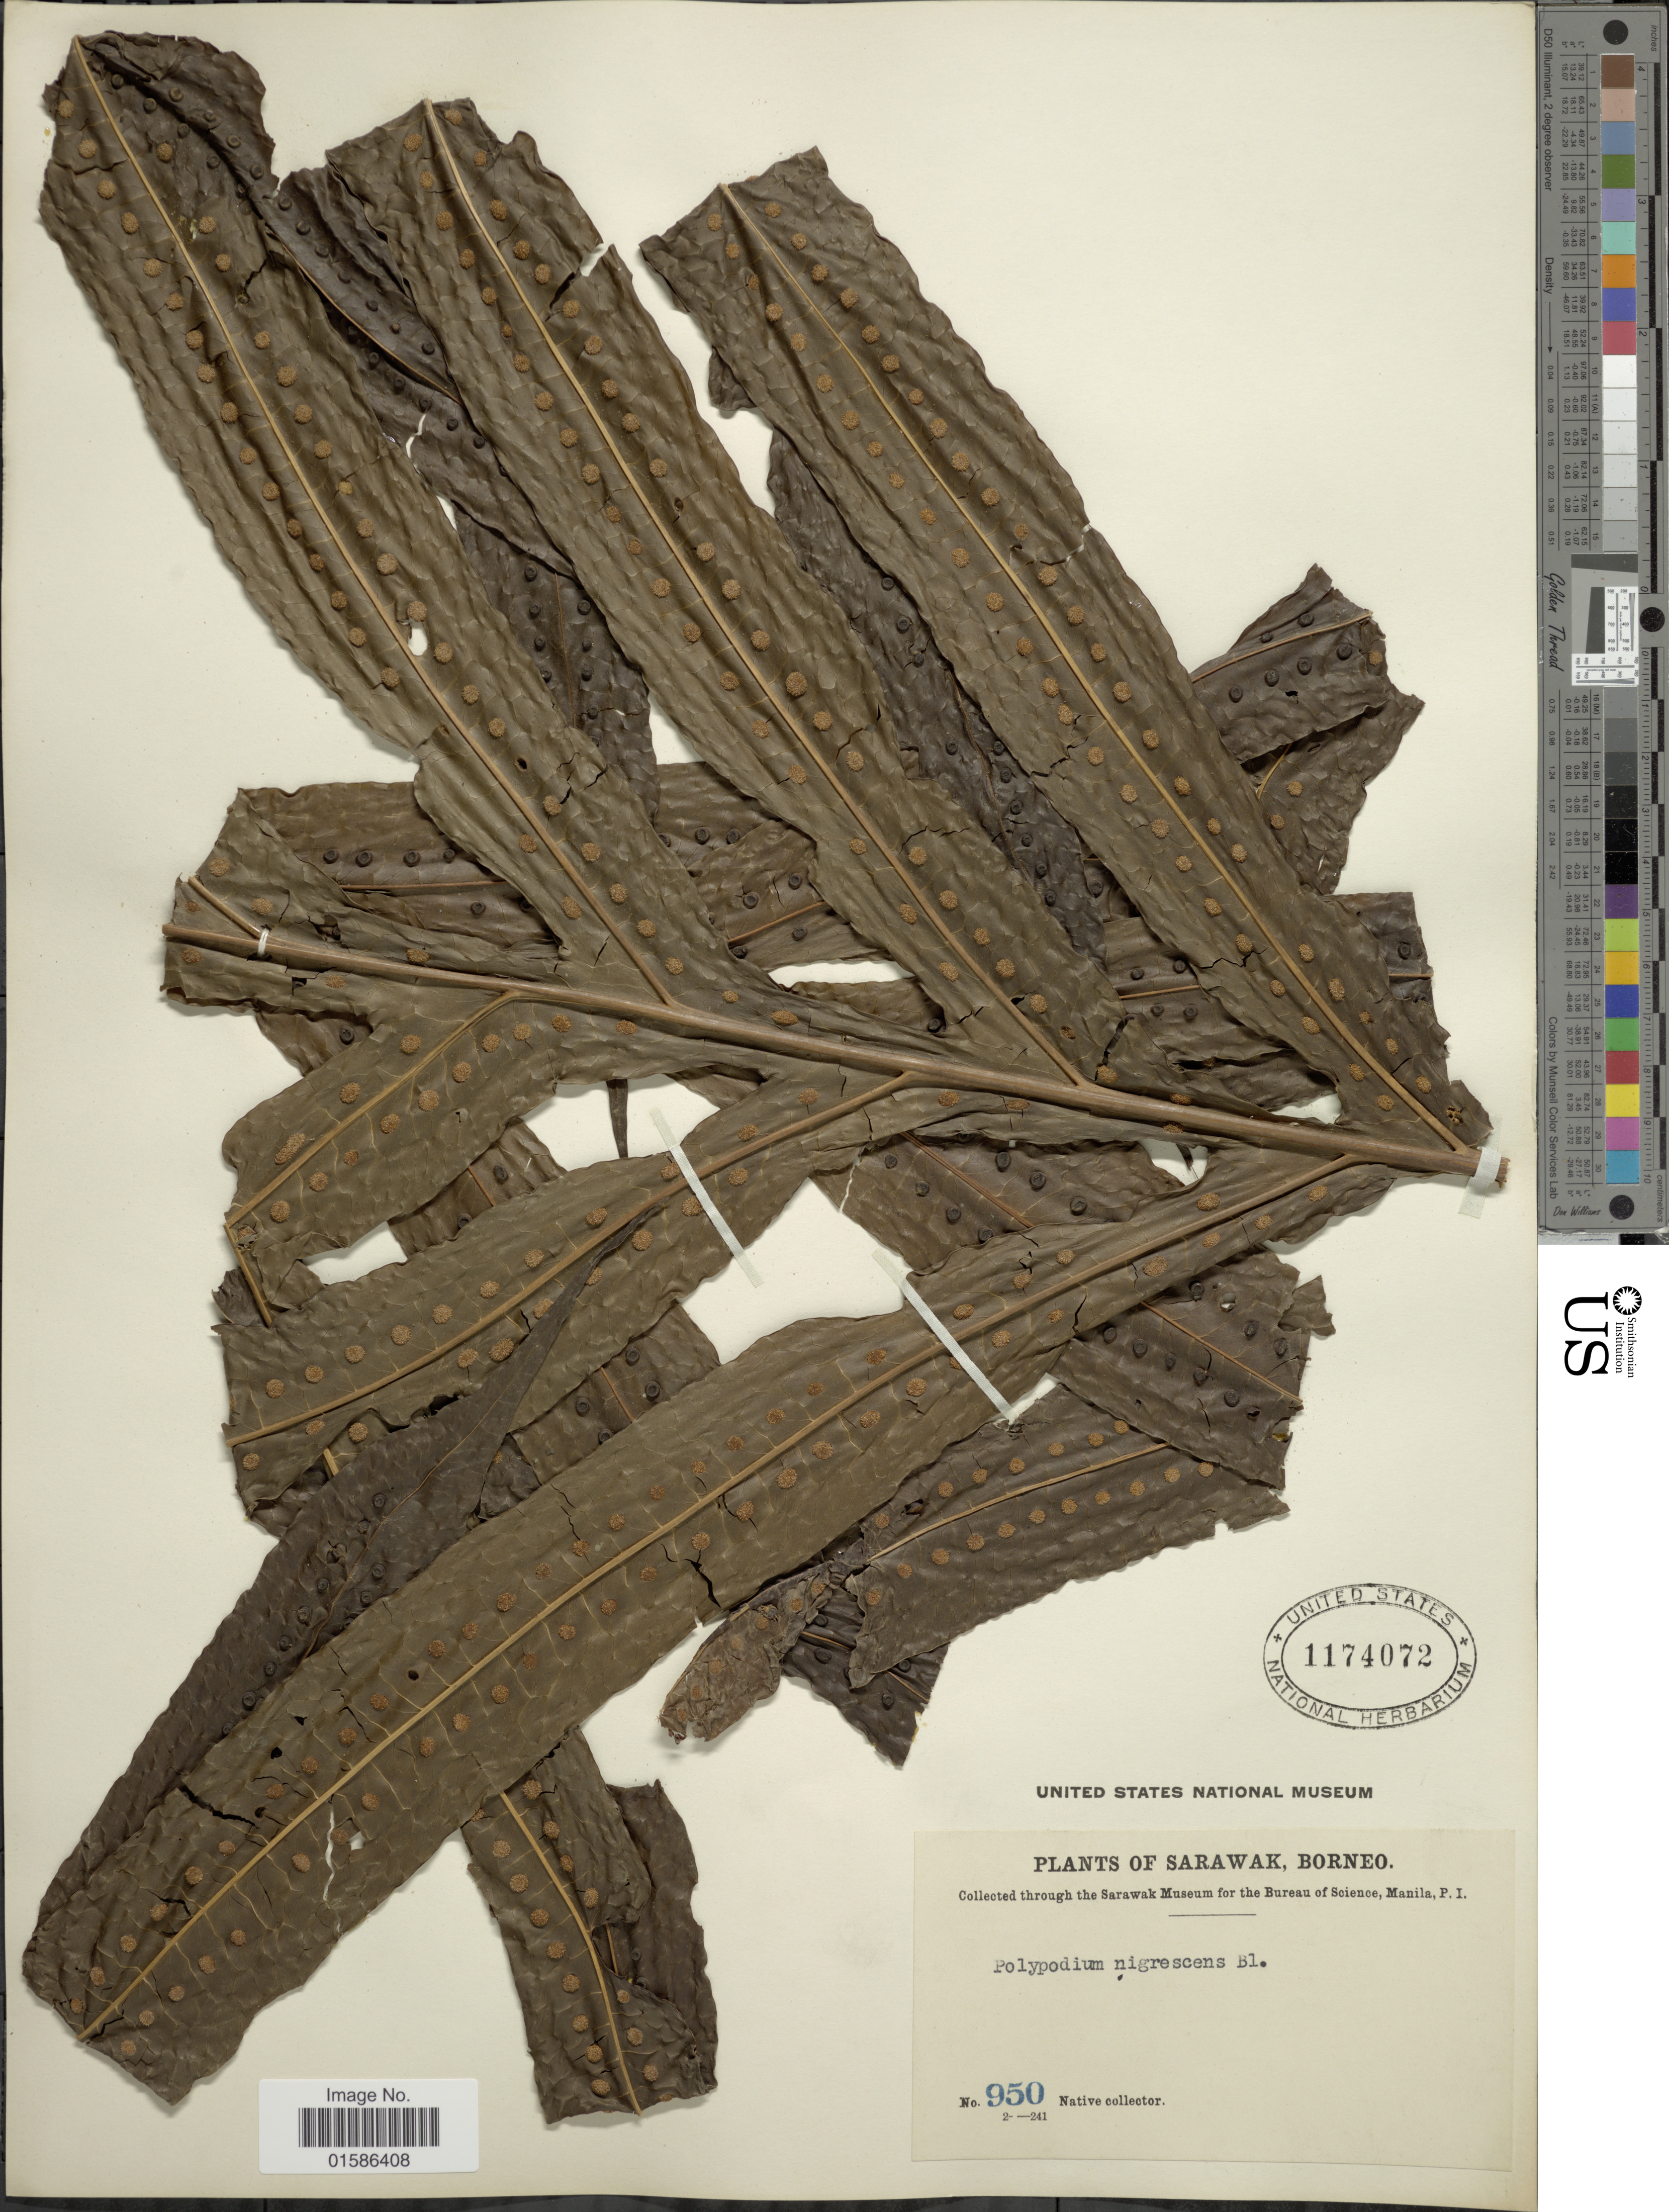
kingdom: Plantae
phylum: Tracheophyta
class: Polypodiopsida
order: Polypodiales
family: Polypodiaceae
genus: Microsorum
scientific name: Microsorum membranifolium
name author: (R. Br.) Ching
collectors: Native collector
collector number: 950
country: Malaysia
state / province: Sarawak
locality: Borneo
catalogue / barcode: US 1174072